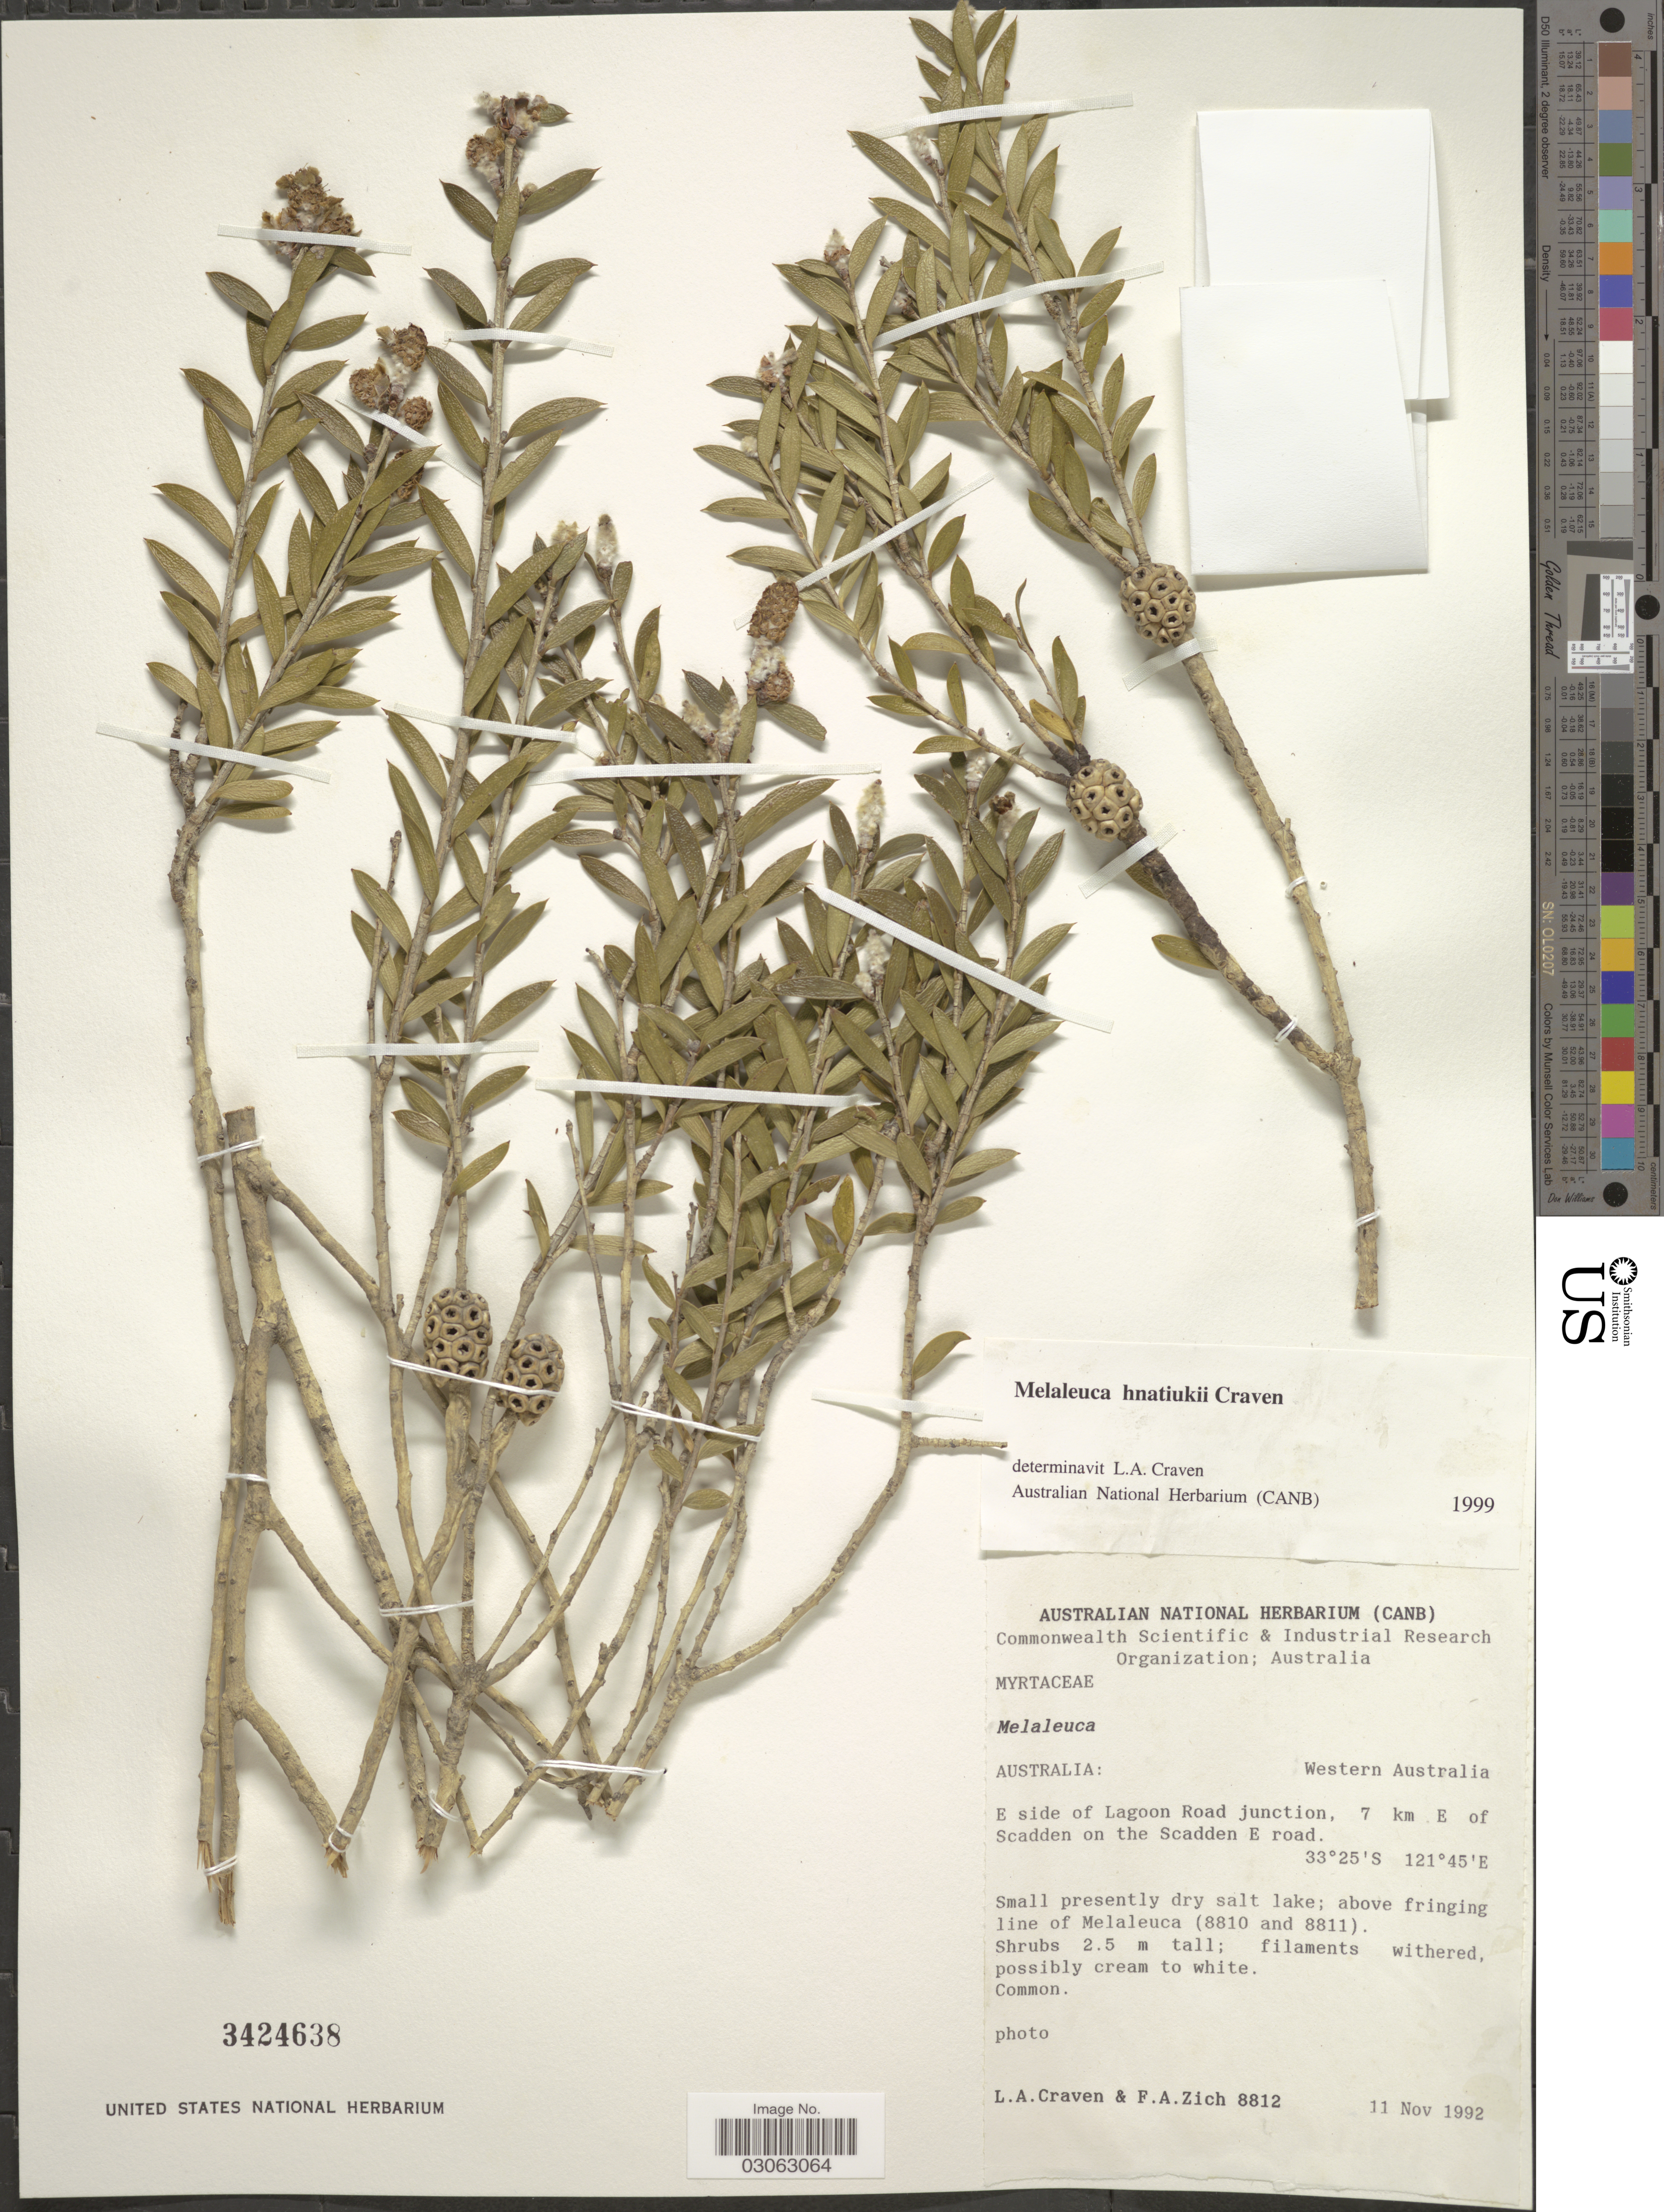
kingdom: Plantae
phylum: Tracheophyta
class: Magnoliopsida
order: Myrtales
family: Myrtaceae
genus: Melaleuca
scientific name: Melaleuca hnatiukii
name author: Craven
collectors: L. A. Craven & F. Zich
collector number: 8812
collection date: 1992-11-11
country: Australia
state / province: Western Australia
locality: E side of Lagoon Road junction, 7 km E of Scadden on the Scadden E road.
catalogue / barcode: US 3424638